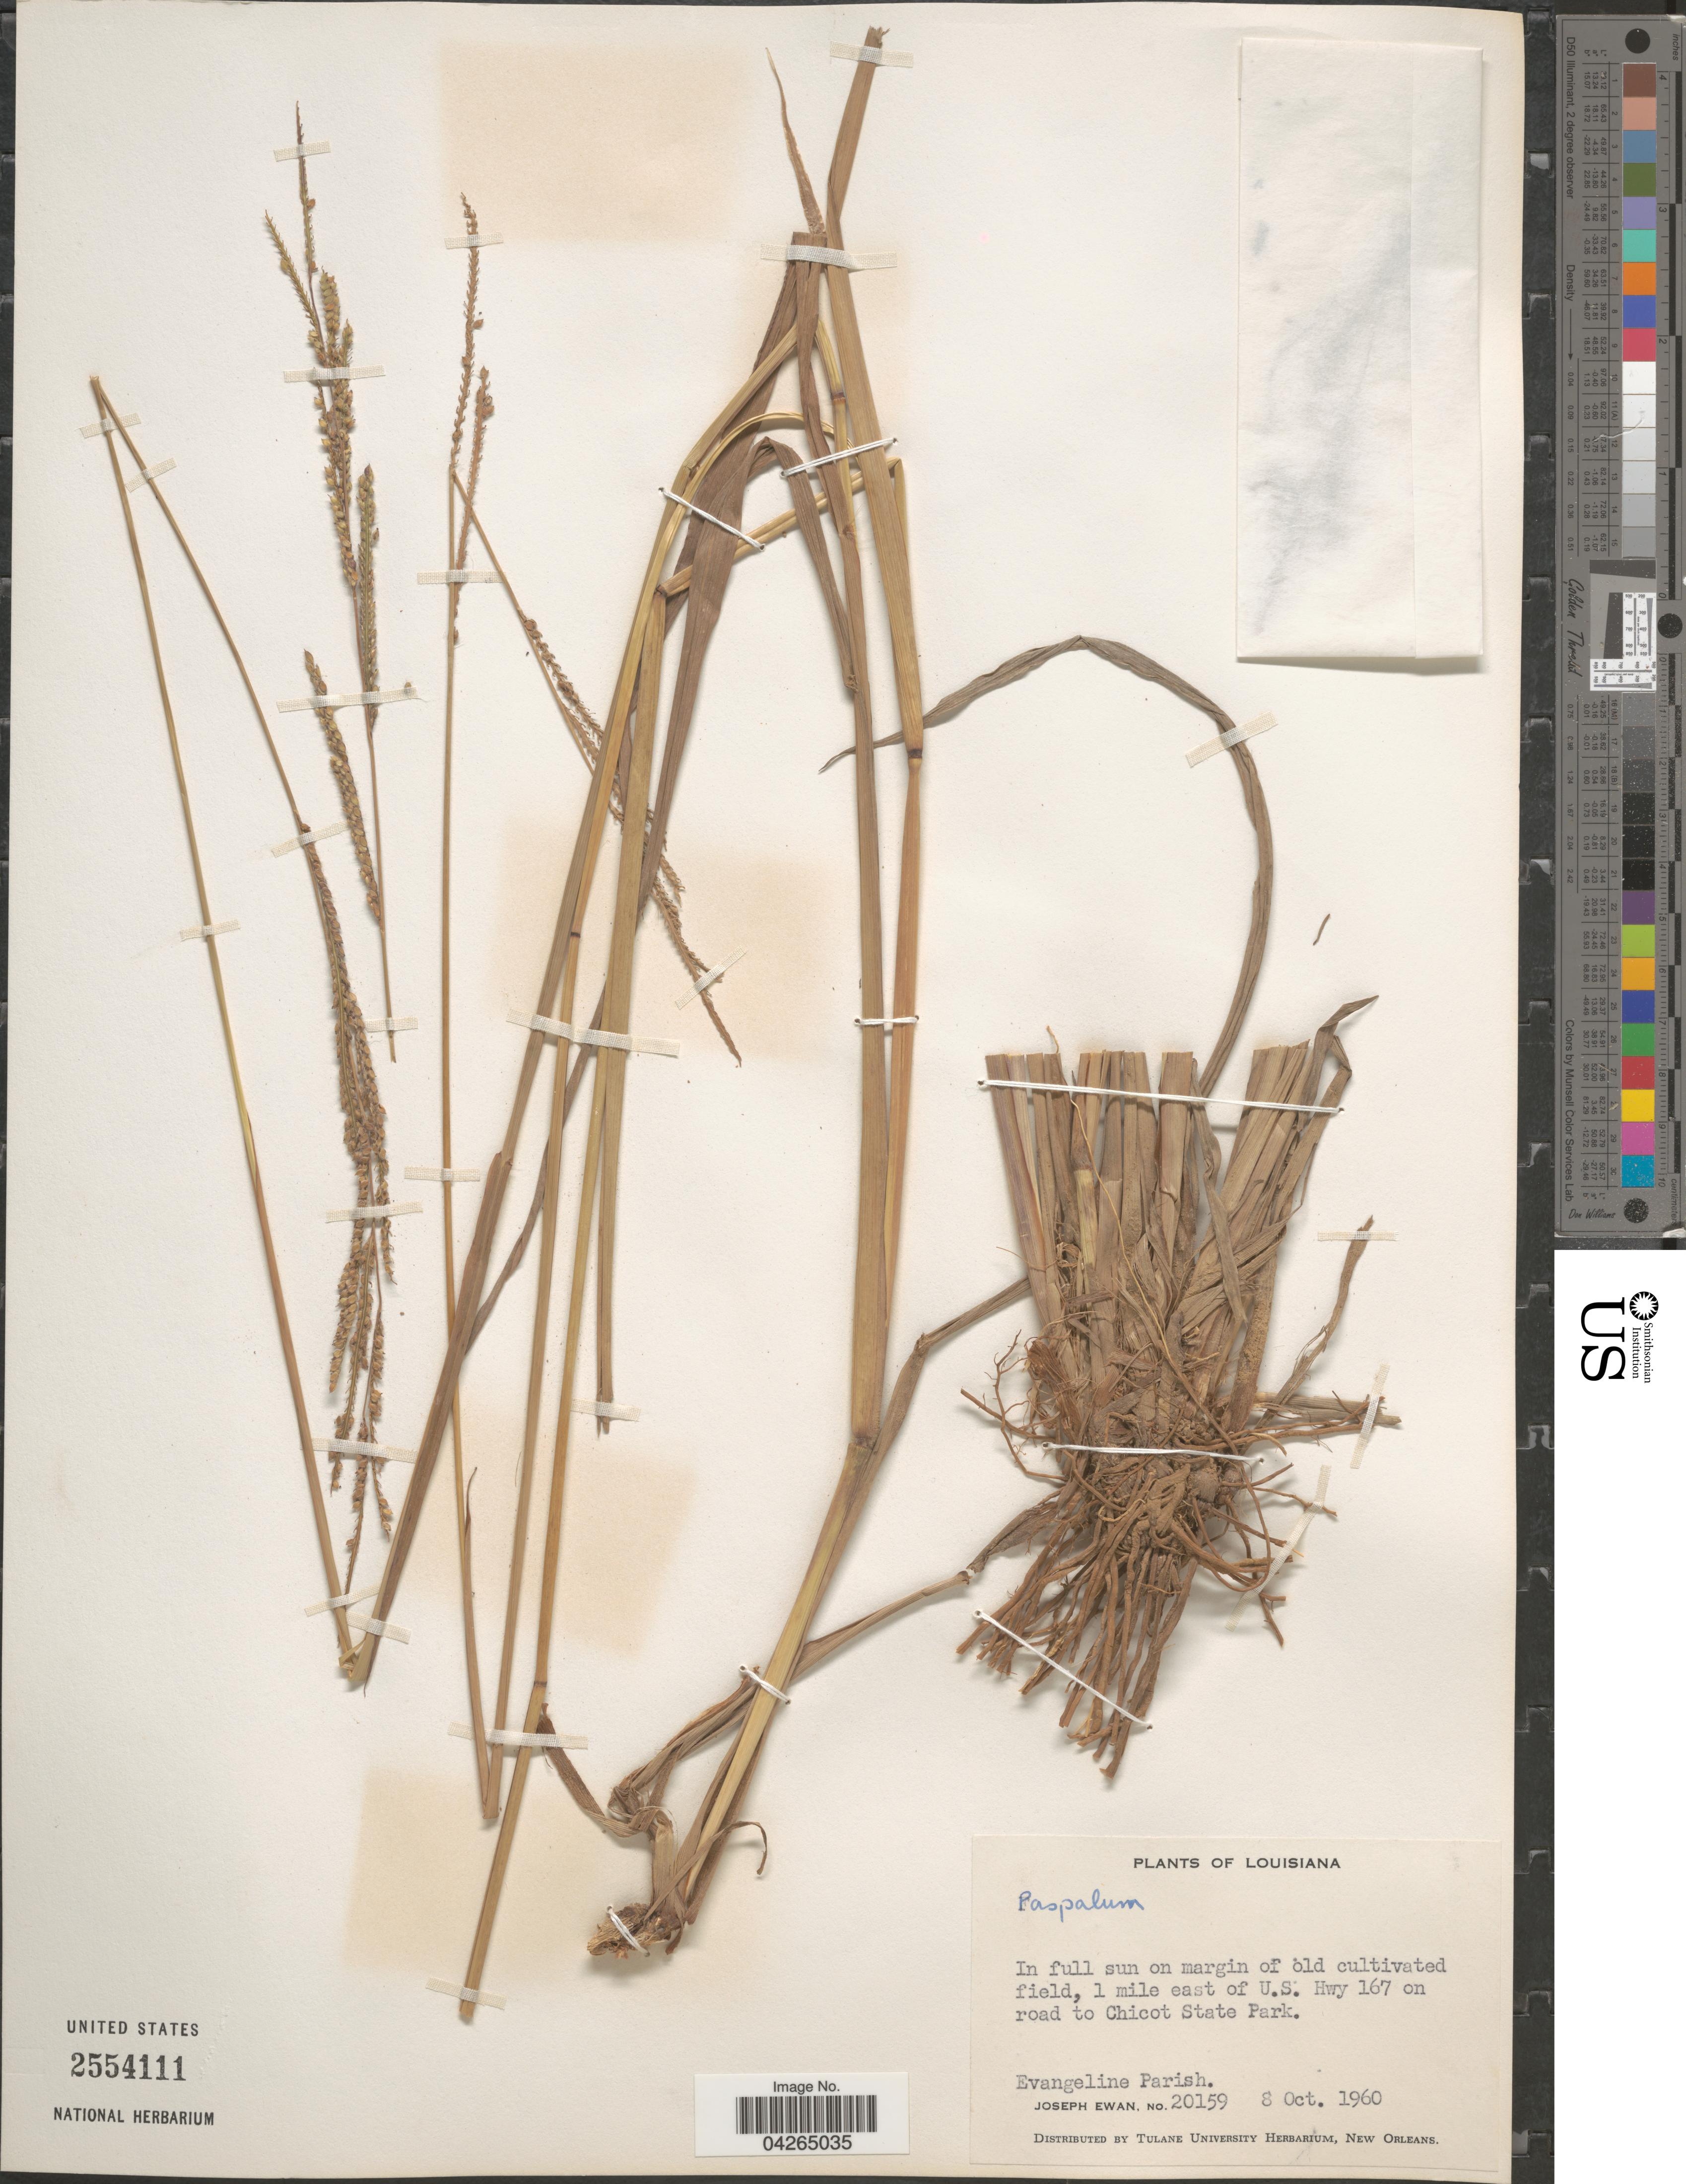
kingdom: Plantae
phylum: Tracheophyta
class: Liliopsida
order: Poales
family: Poaceae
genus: Paspalum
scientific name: Paspalum sp.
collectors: J. A. Ewan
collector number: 20159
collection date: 1960-10-08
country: United States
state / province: Louisiana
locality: In full sun on margin of old cultivated field, 1 mile east of U.S. Hwy 167 on road to Chicot State Park. Evangeline Parish.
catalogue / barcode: US 2554111